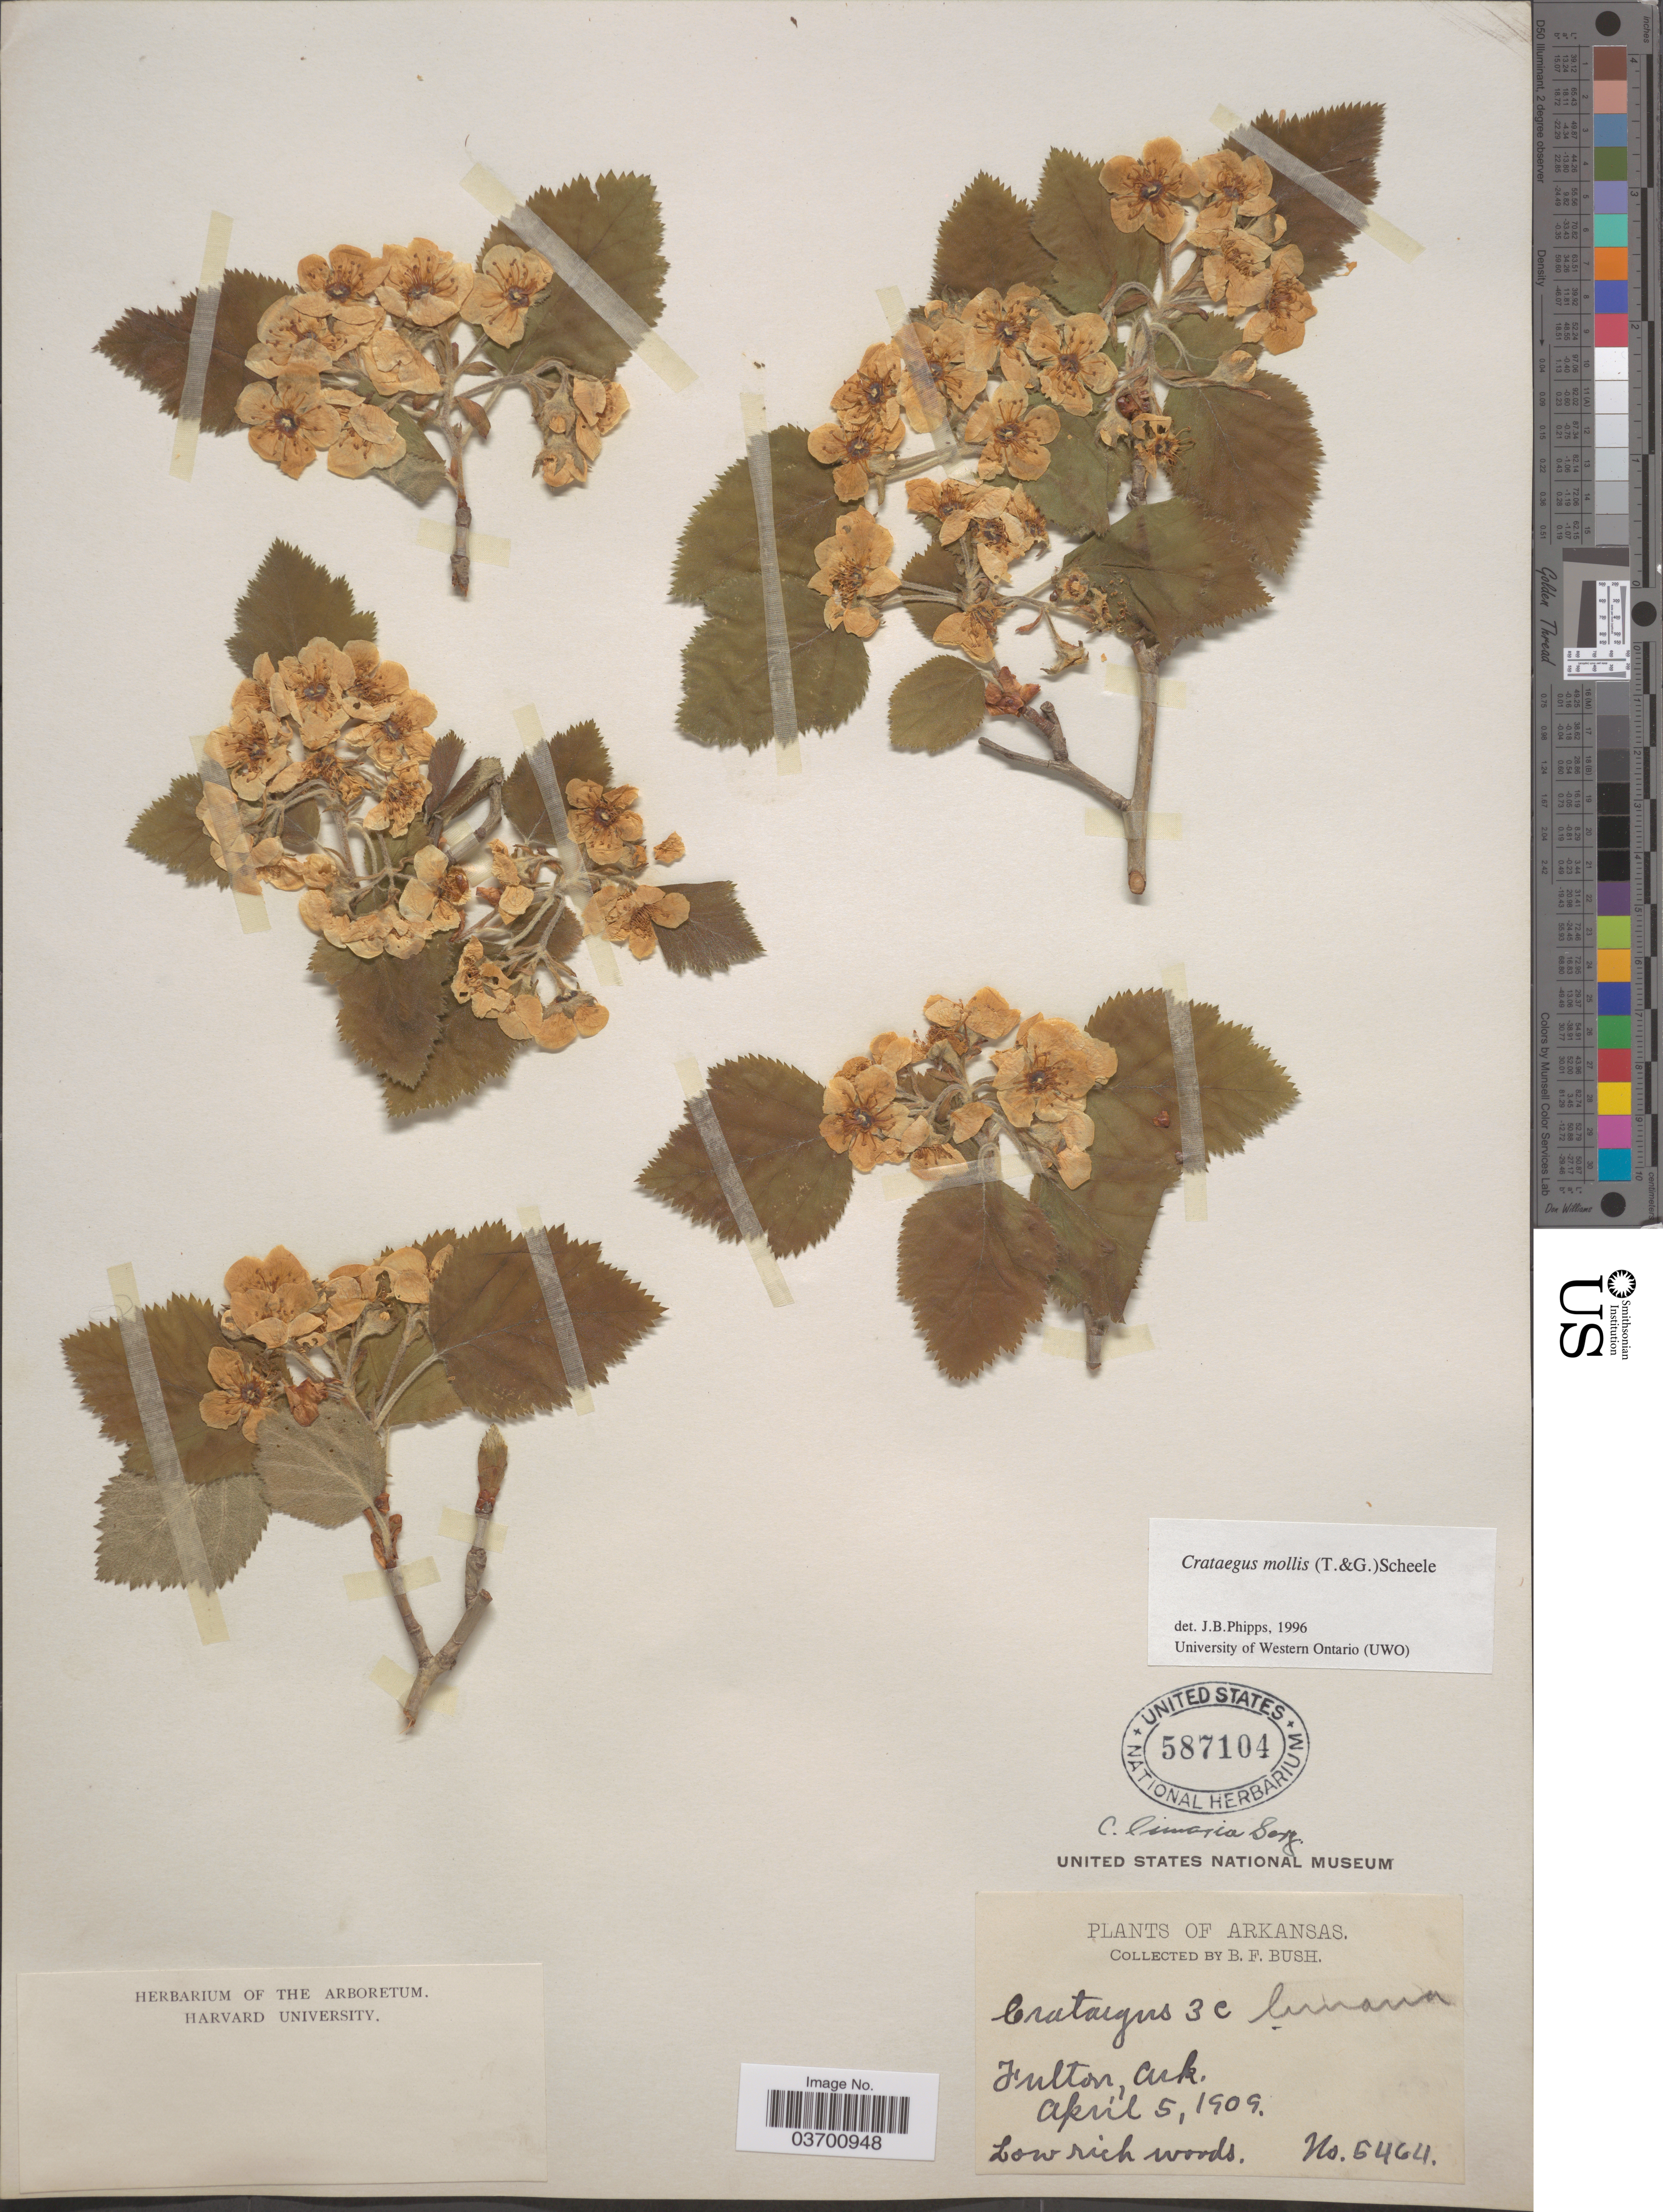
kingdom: Plantae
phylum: Tracheophyta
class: Magnoliopsida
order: Rosales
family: Rosaceae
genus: Crataegus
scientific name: Crataegus mollis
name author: (Torr. & A. Gray) Scheele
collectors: B. F. Bush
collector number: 5464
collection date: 1909-04-05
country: United States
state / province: Arkansas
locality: Fulton.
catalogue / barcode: US 587104